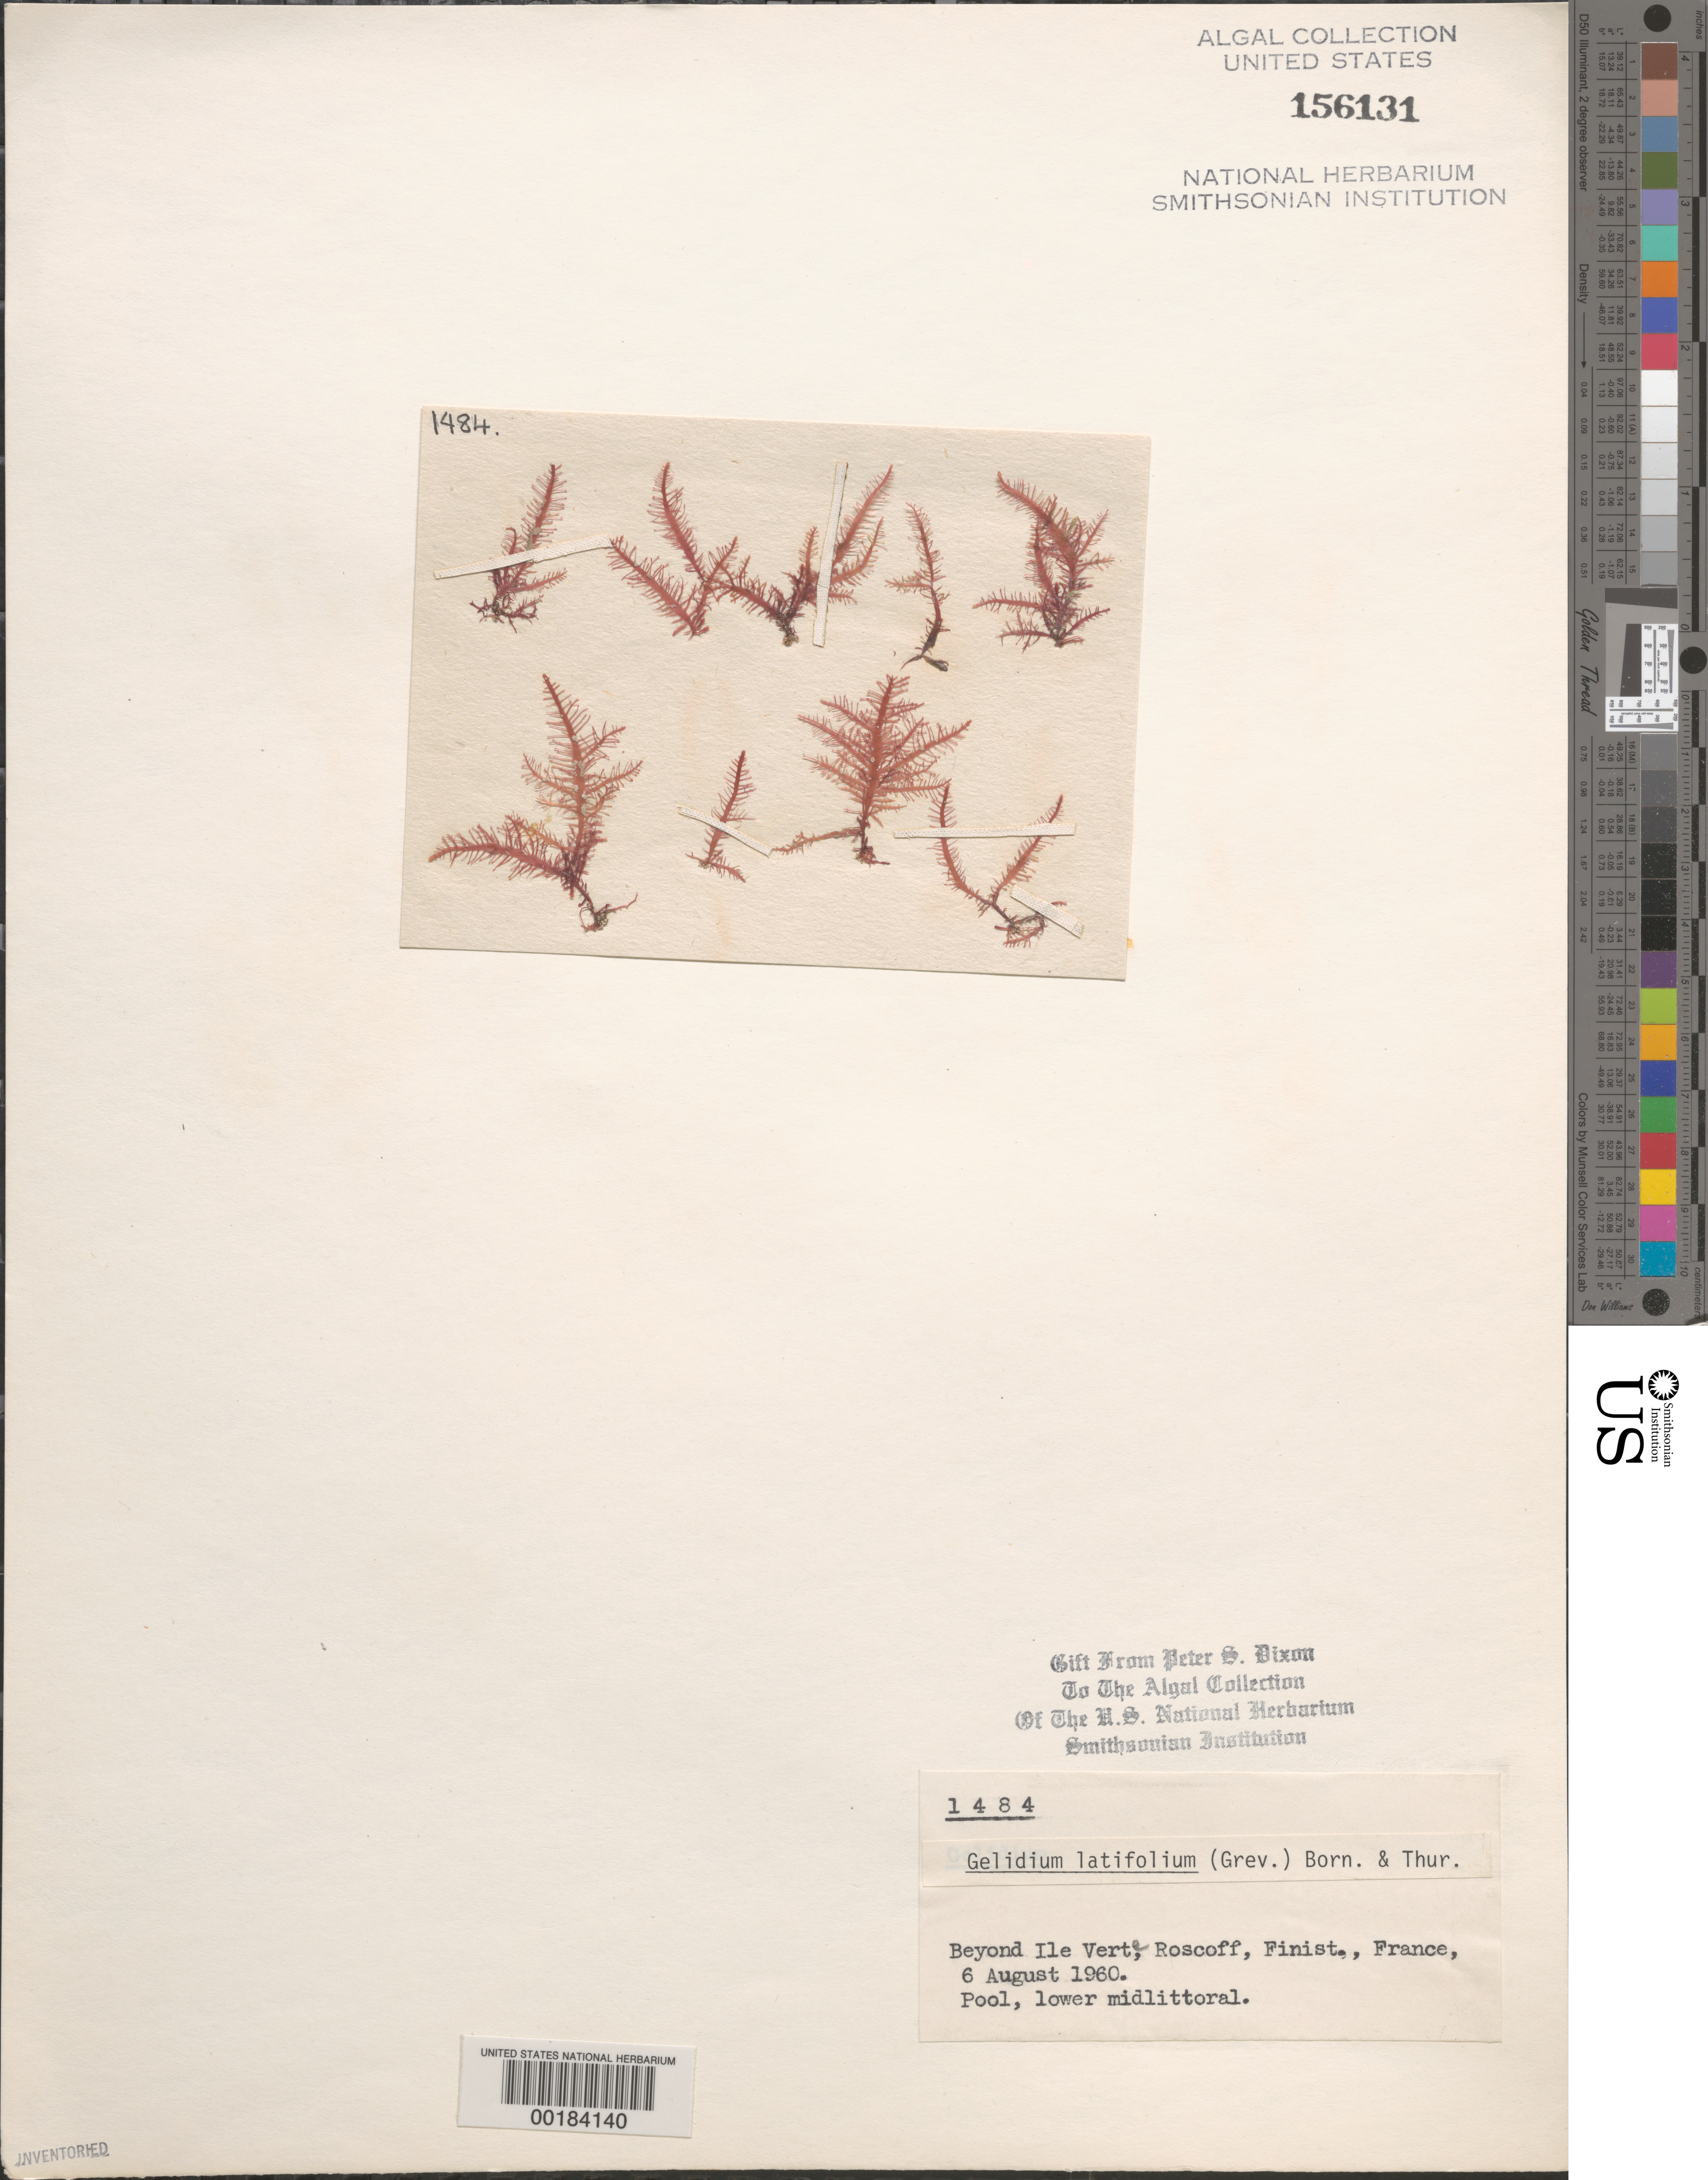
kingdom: Plantae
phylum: Rhodophyta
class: Florideophyceae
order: Gelidiales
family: Gelidiaceae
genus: Gelidium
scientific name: Gelidium spinosum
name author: (S.G. Gmel.) P.C. Silva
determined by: Algae name updating Project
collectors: P. S. Dixon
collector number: PSD 1484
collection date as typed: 06 Aug 1960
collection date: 1960-08-06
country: France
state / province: Bretagne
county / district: Finistère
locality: Roscoff, beyond Ile Verte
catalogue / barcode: US 156131